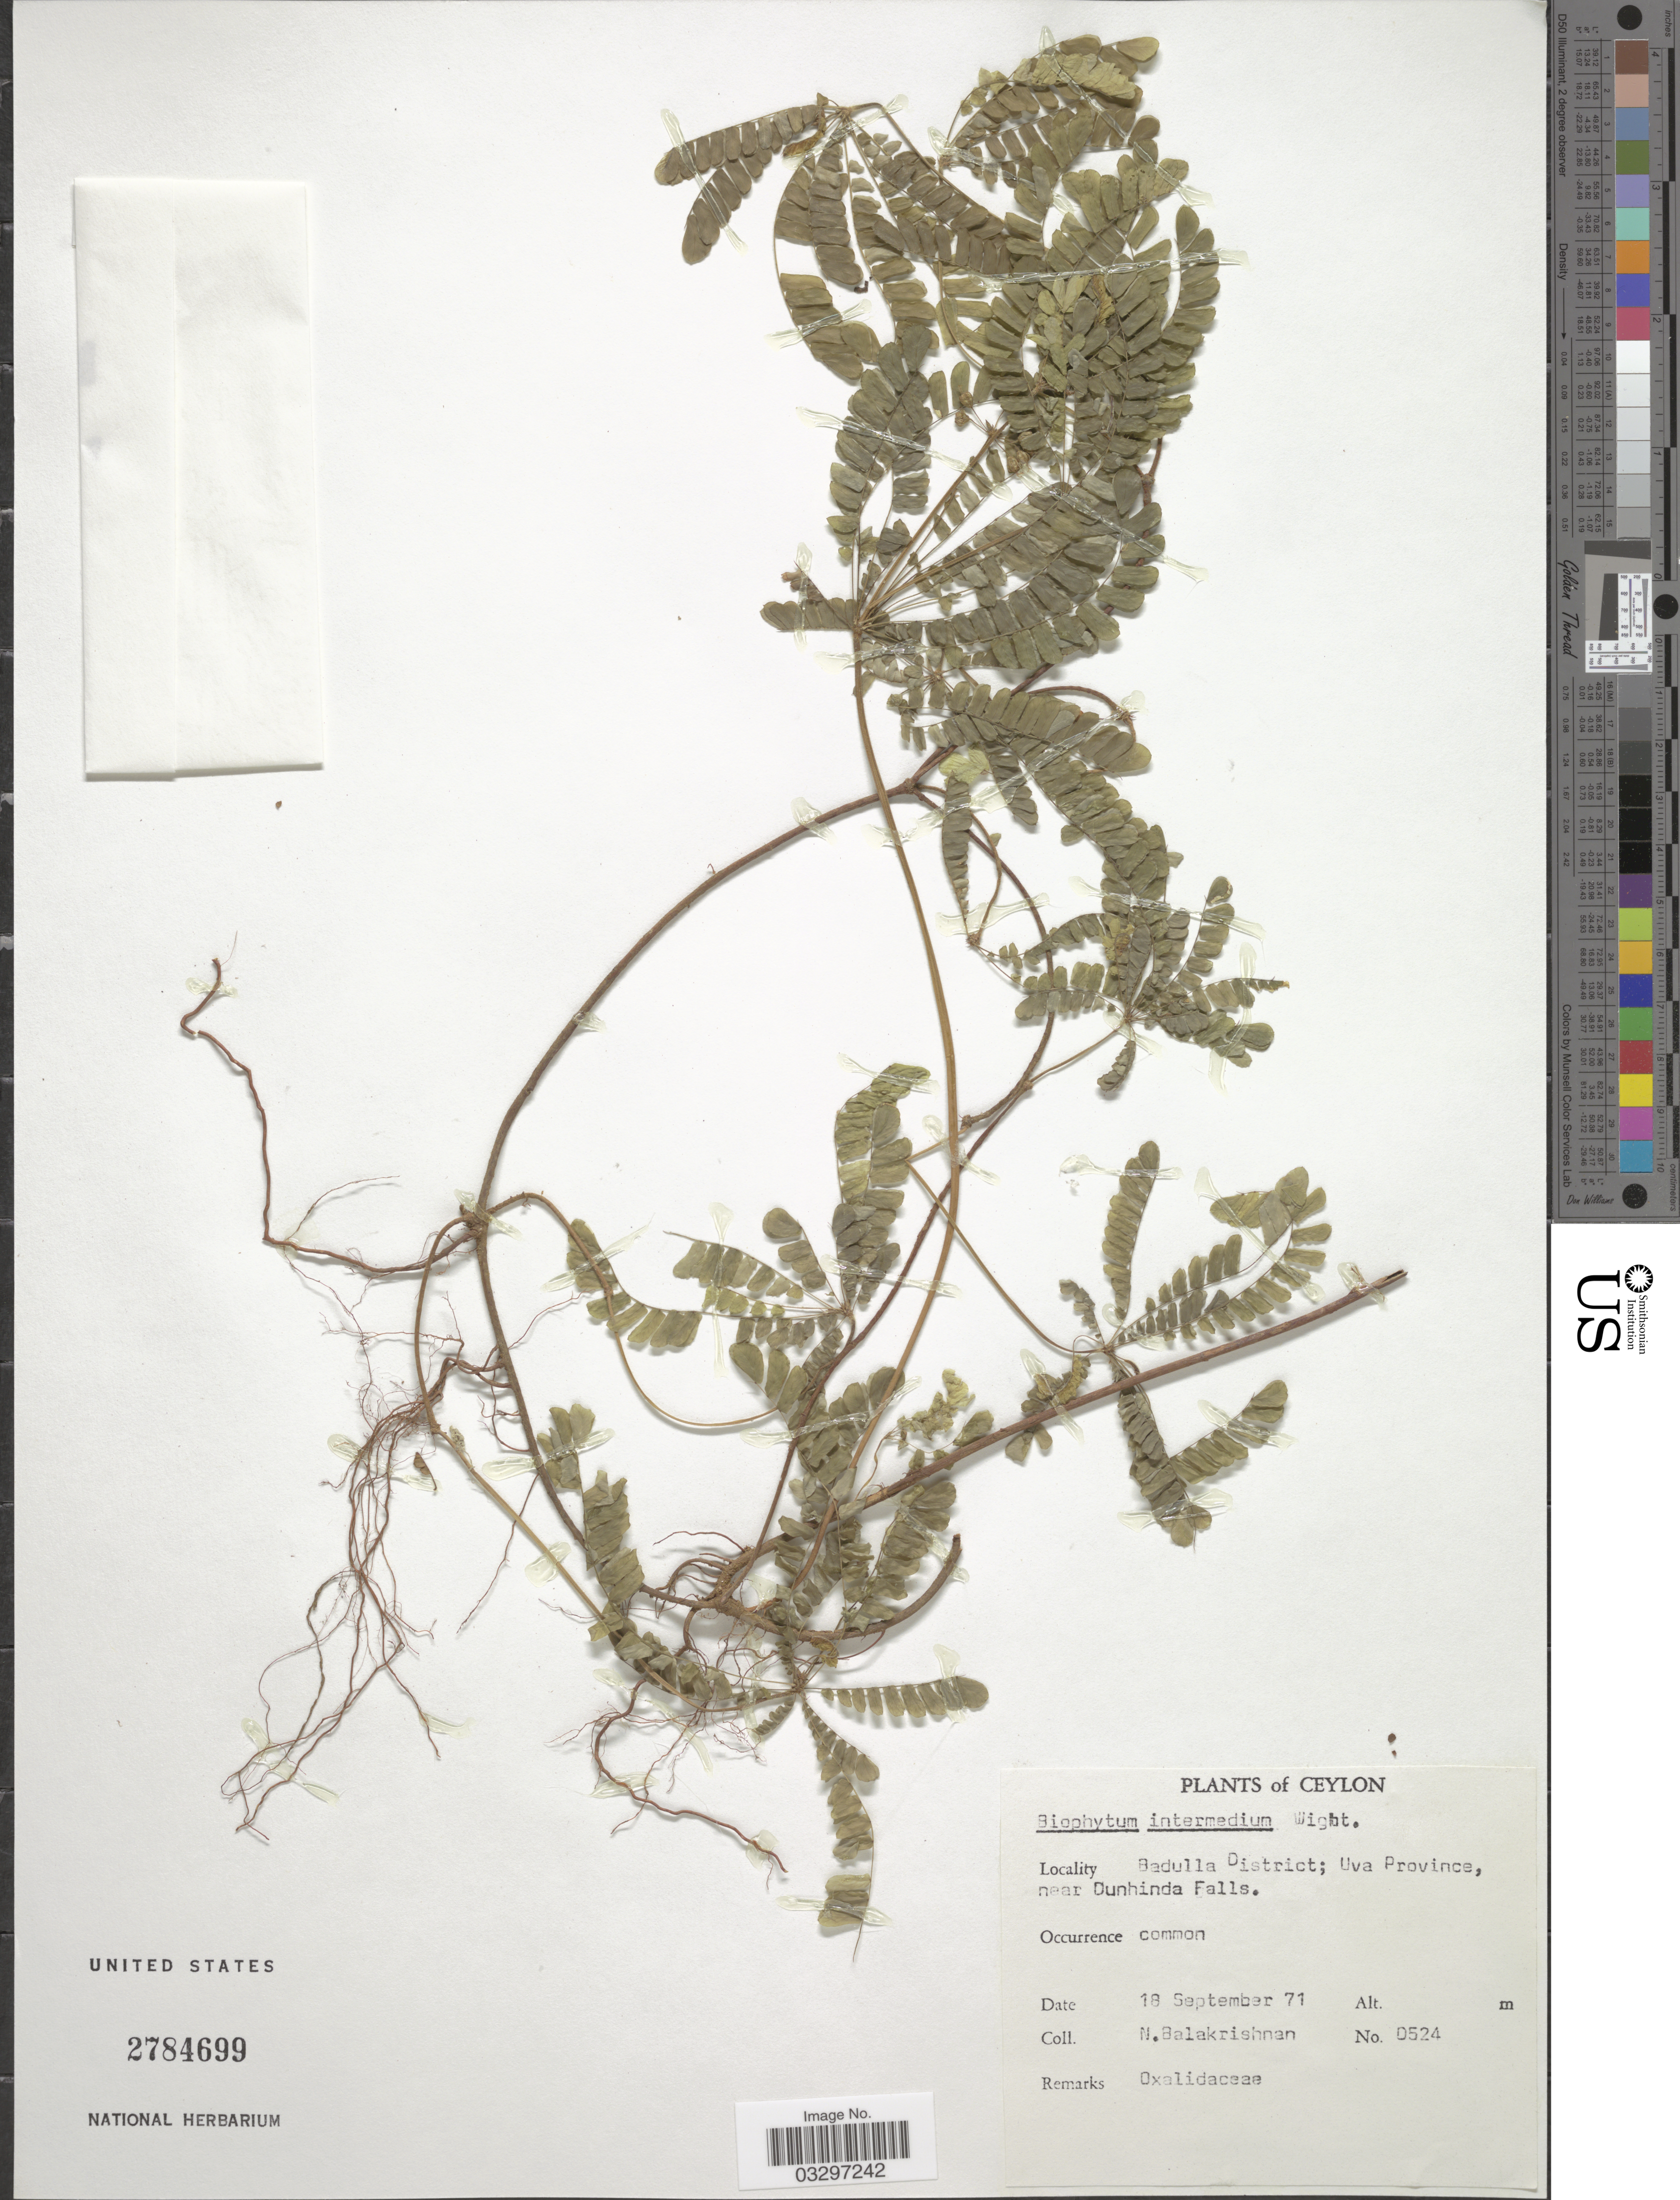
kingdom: Plantae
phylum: Tracheophyta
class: Magnoliopsida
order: Oxalidales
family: Oxalidaceae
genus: Biophytum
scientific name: Biophytum intermedium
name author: Wight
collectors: N. Balakrishnan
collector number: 0524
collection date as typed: Transcribed d/m/y: 18/9/71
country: Sri Lanka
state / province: Uva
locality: Ceylon. Badulla District; Uva Province, near Dunhinda Falls.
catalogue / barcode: US 2784699